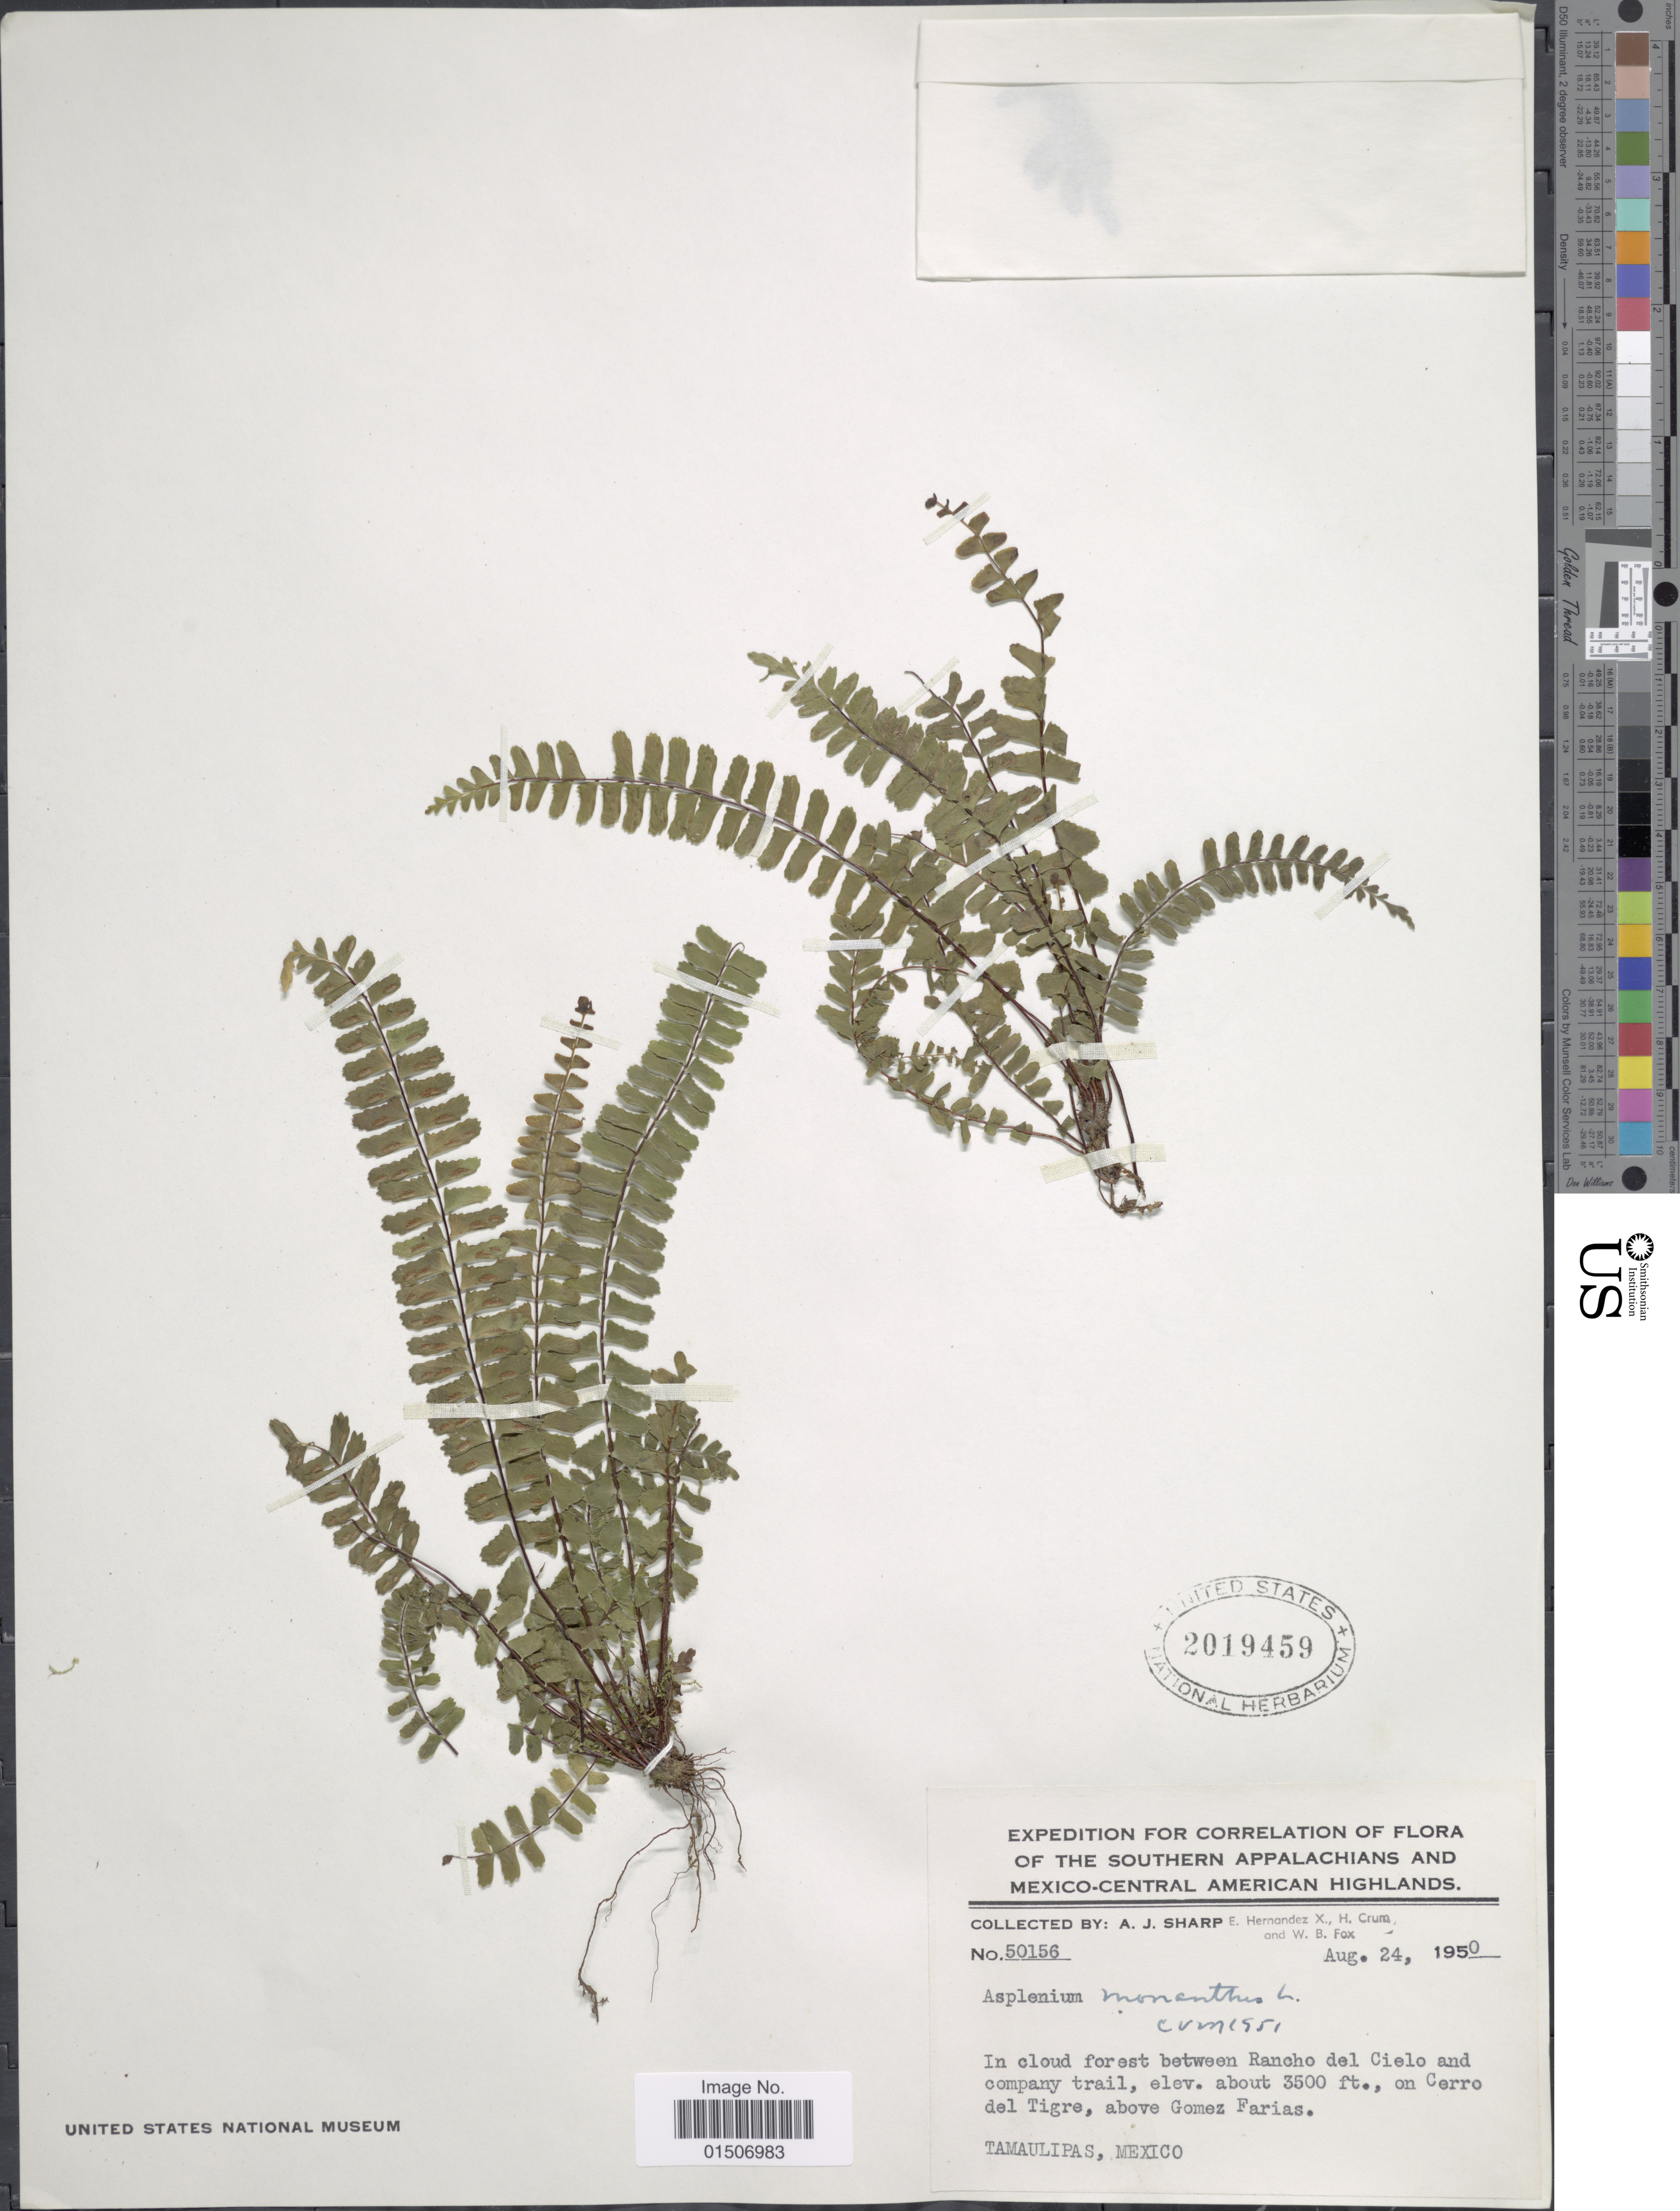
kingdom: Plantae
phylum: Tracheophyta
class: Polypodiopsida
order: Polypodiales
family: Aspleniaceae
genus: Asplenium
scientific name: Asplenium monanthes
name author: L.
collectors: A. J. Sharp, E. Hernandez X., H. A. Crum & W. B. Fox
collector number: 50156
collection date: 1950-08-24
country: Mexico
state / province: Tamaulipas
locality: In cloud forest between Rancho del Cielo and company trail, on Cerro del tigre, above Gomez Farias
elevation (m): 1067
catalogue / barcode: US 2019459